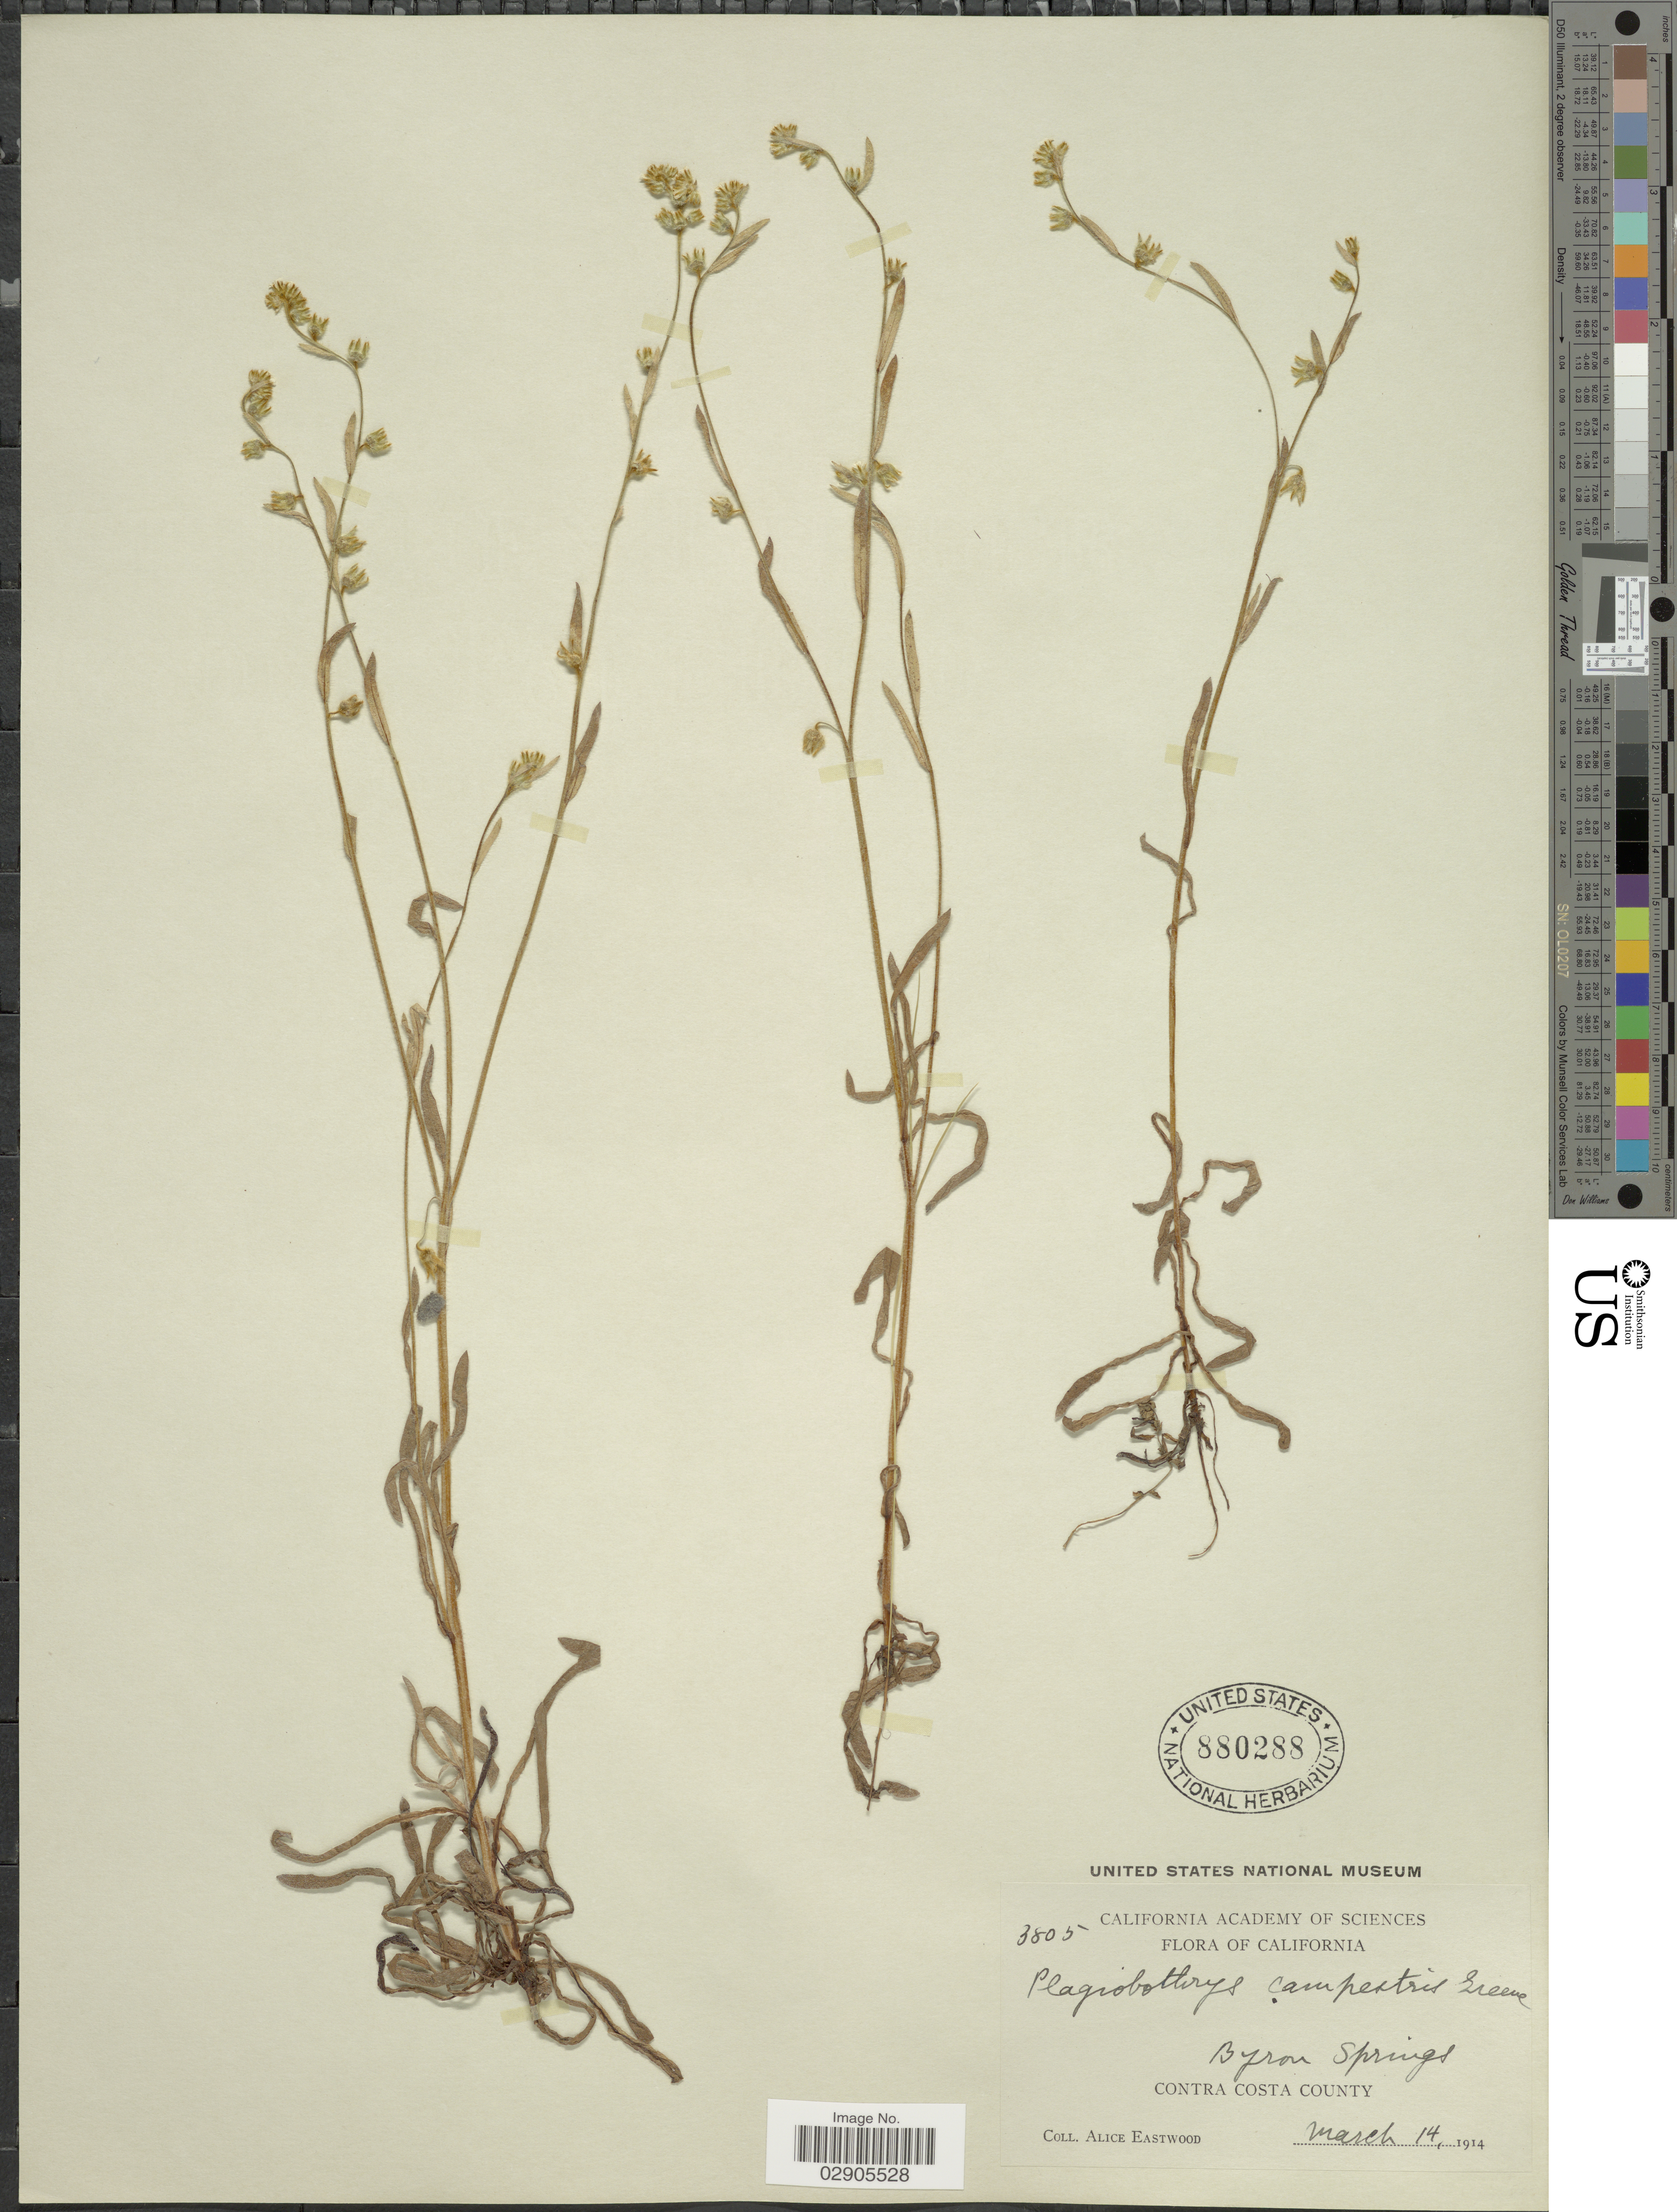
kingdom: Plantae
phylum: Tracheophyta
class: Magnoliopsida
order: Boraginales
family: Boraginaceae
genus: Plagiobothrys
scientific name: Plagiobothrys campestris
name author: Greene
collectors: A. Eastwood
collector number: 3805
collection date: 1914-03-14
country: United States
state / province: California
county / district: Contra Costa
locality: Byron Springs. Contra Costa County.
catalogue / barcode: US 880288